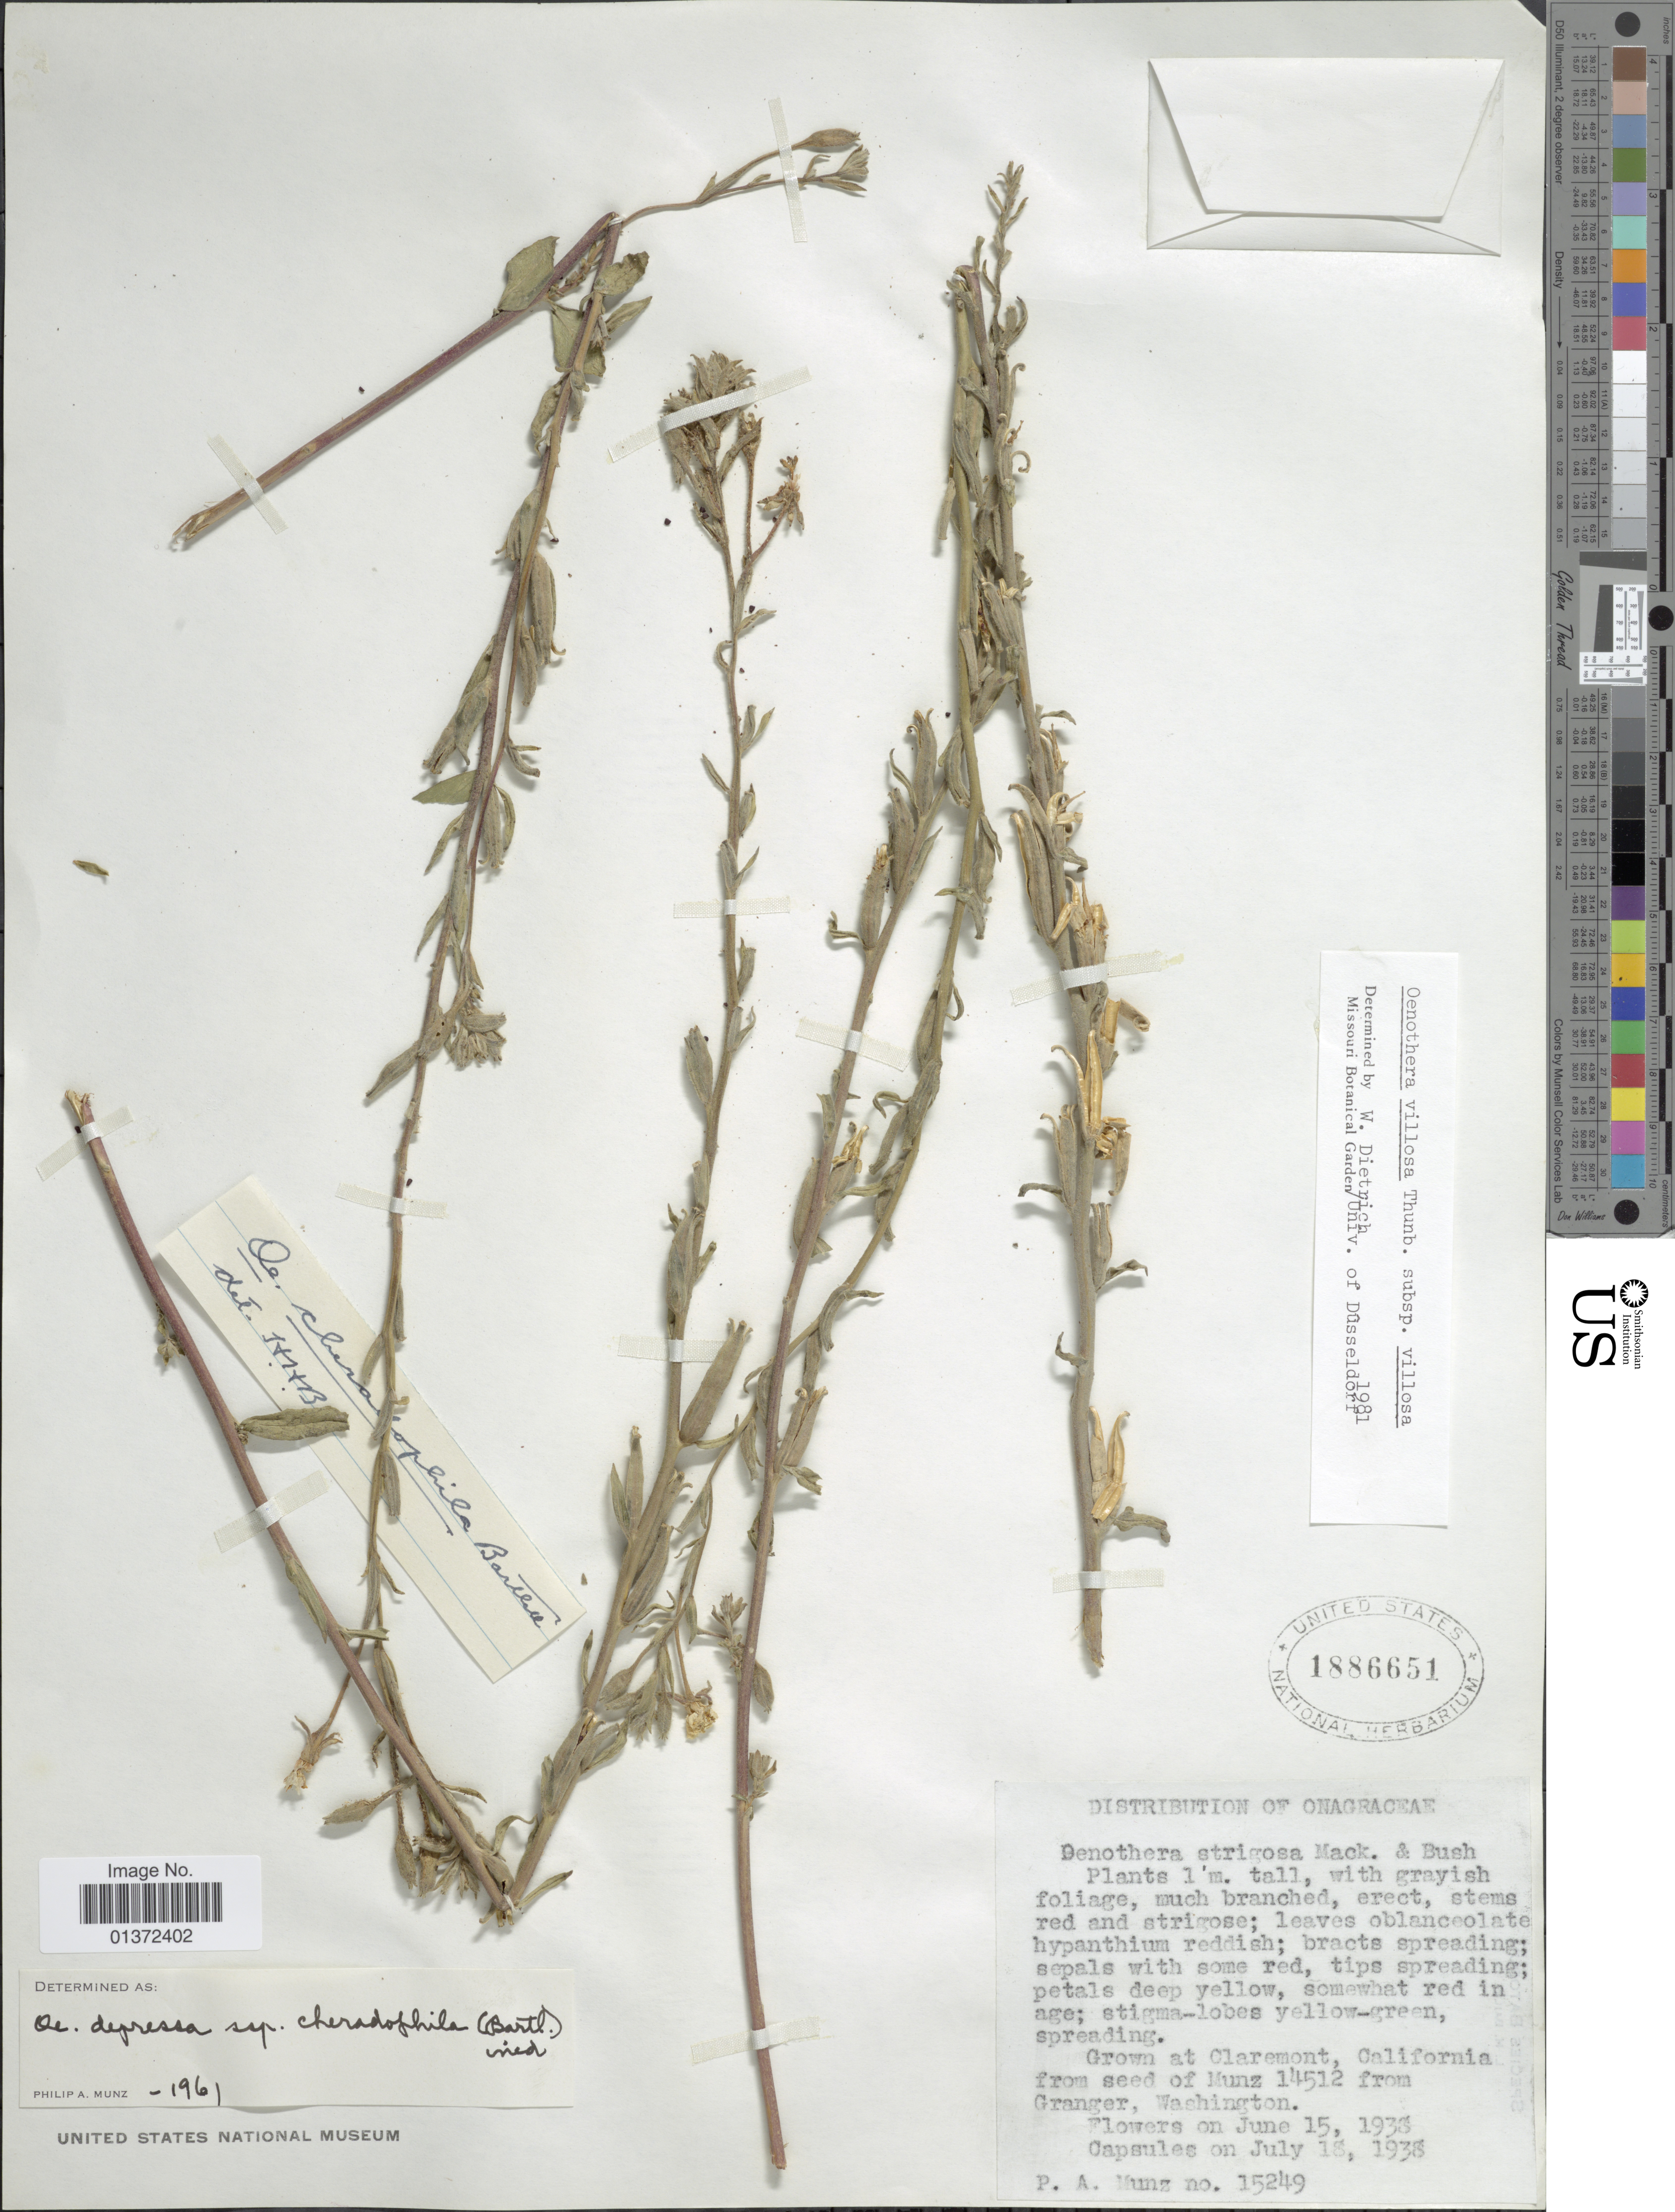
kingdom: Plantae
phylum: Tracheophyta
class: Magnoliopsida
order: Myrtales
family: Onagraceae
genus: Oenothera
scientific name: Oenothera villosa subsp. villosa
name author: Thunb.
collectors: P. A. Munz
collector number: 15249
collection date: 1938-06-15/1938-07-18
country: United States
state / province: California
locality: Claremont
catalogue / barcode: US 1886651